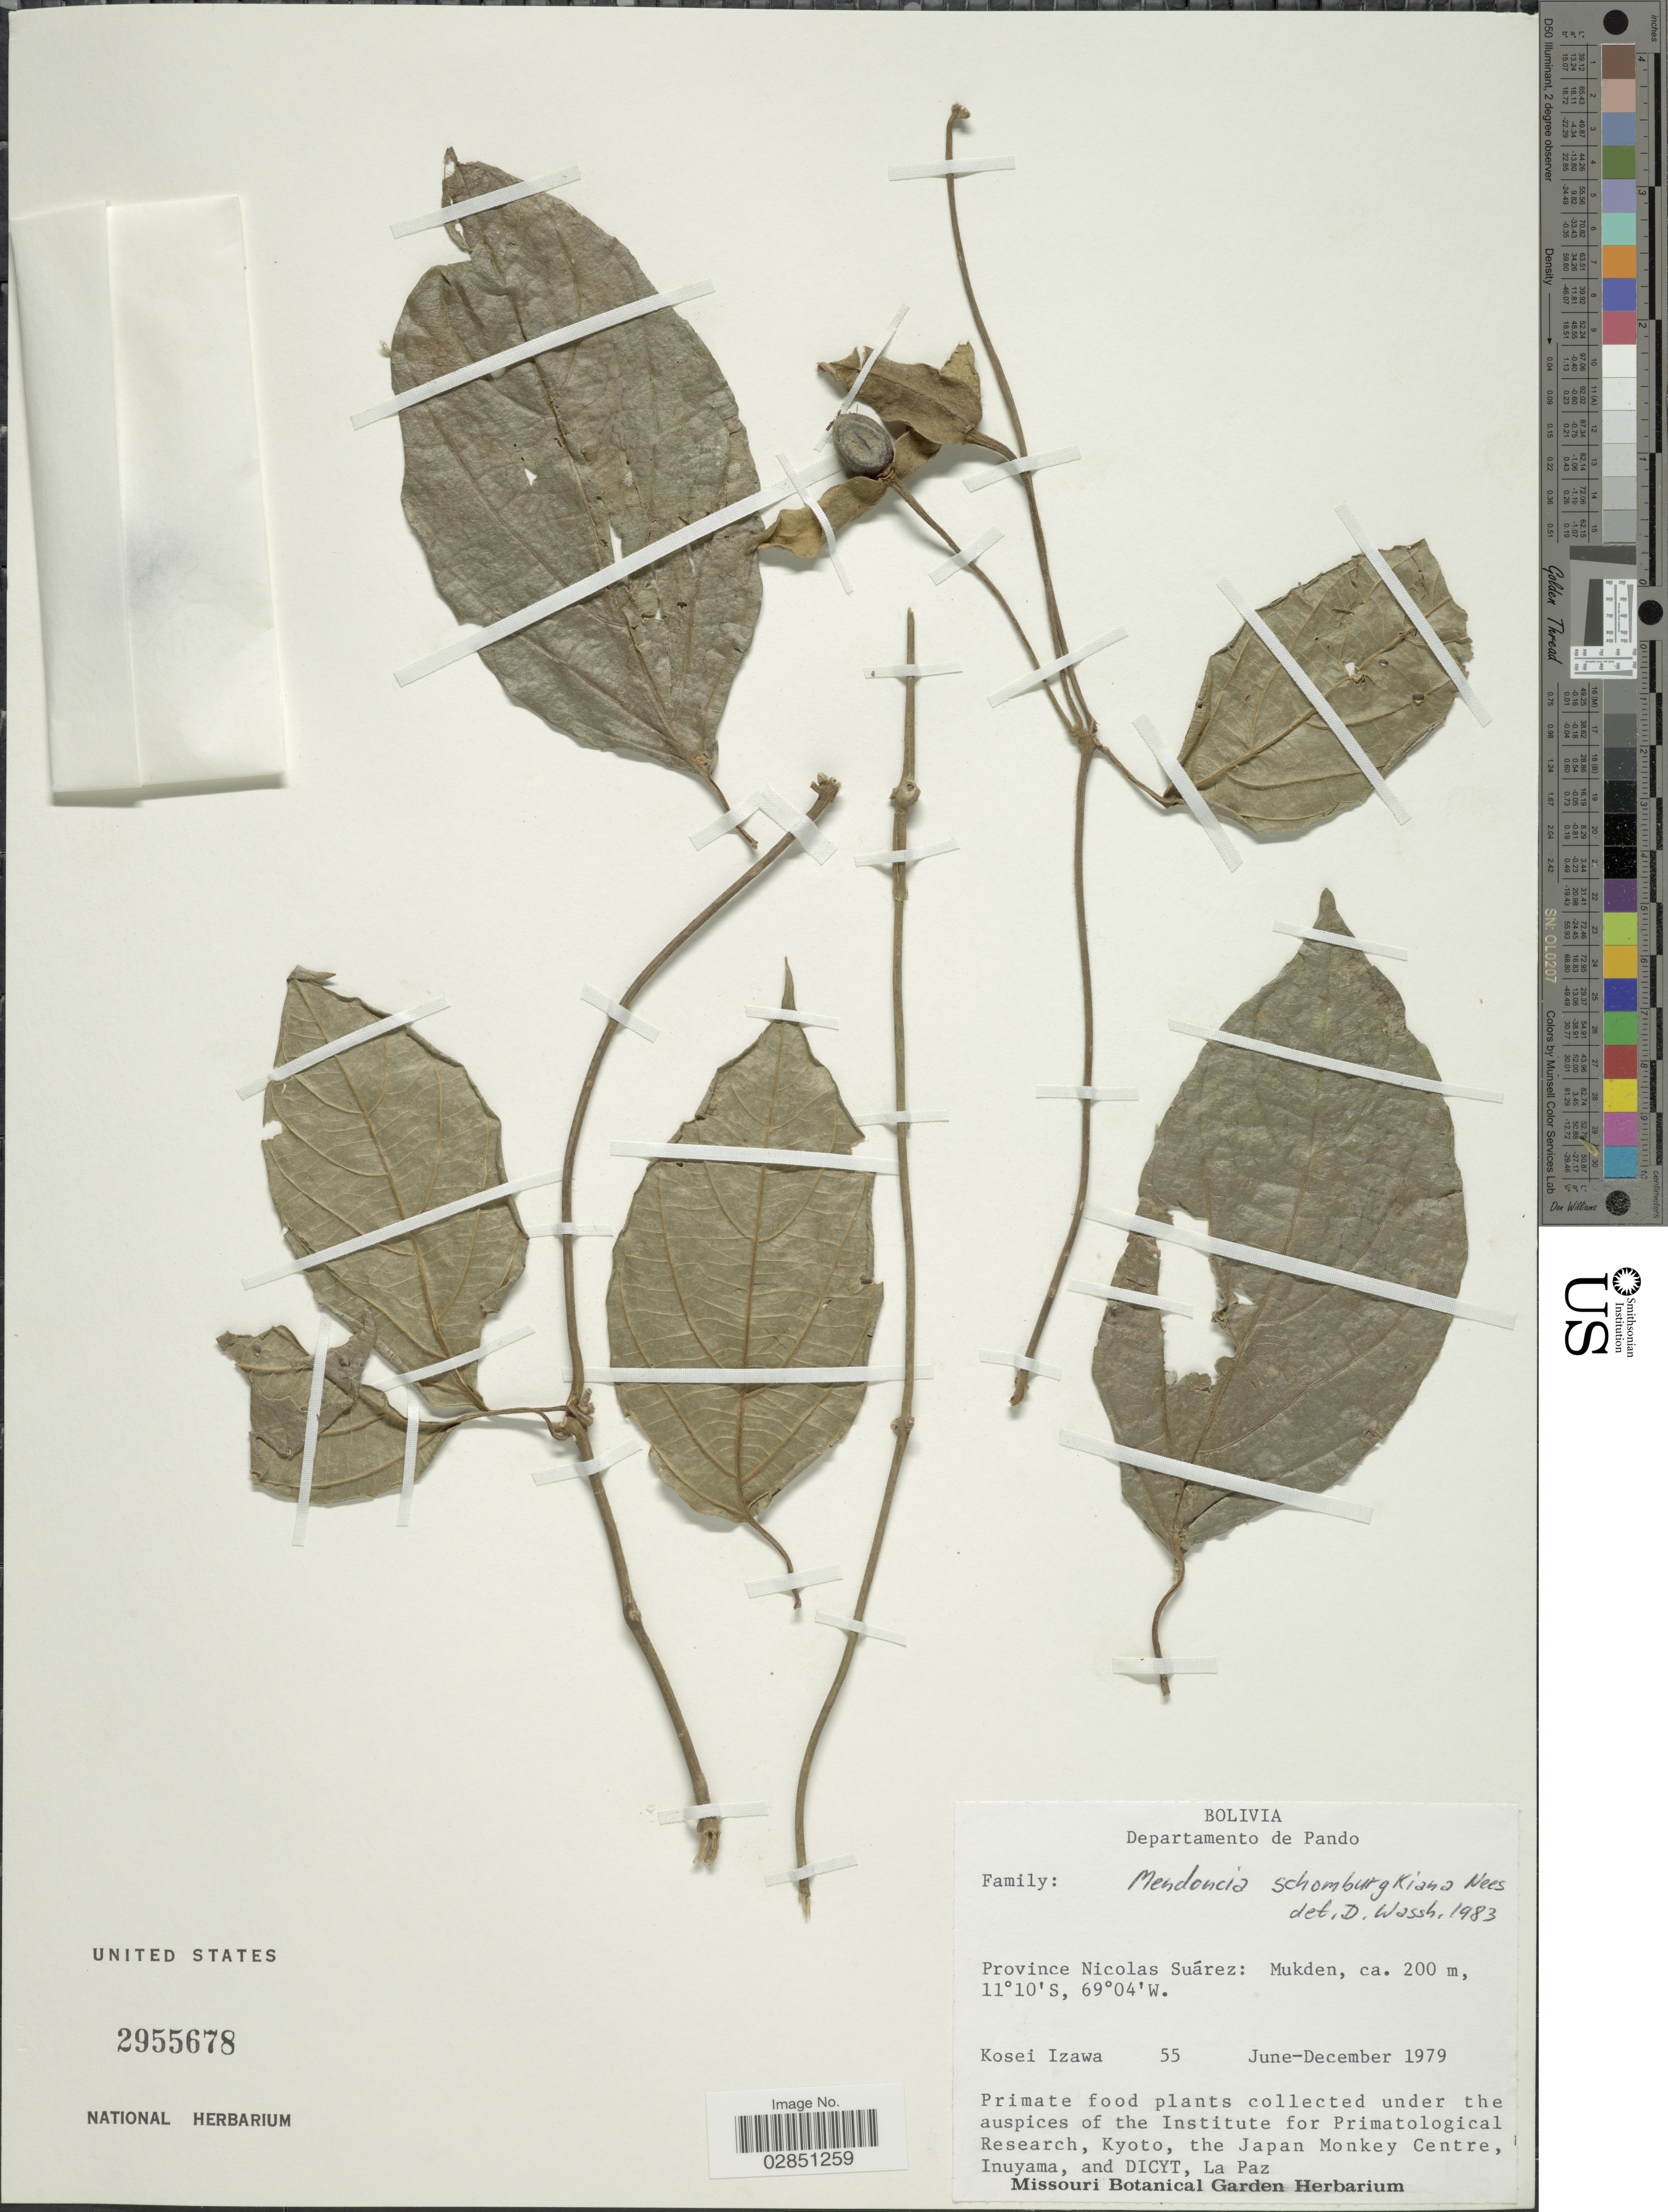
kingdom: Plantae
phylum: Tracheophyta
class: Magnoliopsida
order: Lamiales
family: Acanthaceae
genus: Mendoncia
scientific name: Mendoncia meyeniana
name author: Nees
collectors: K. Izawa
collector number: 55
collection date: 1979-06/1979-12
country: Bolivia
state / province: Pando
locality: Departamento de Pando. Province Nicolas Suárez: Mukden.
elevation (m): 200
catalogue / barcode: US 2955678